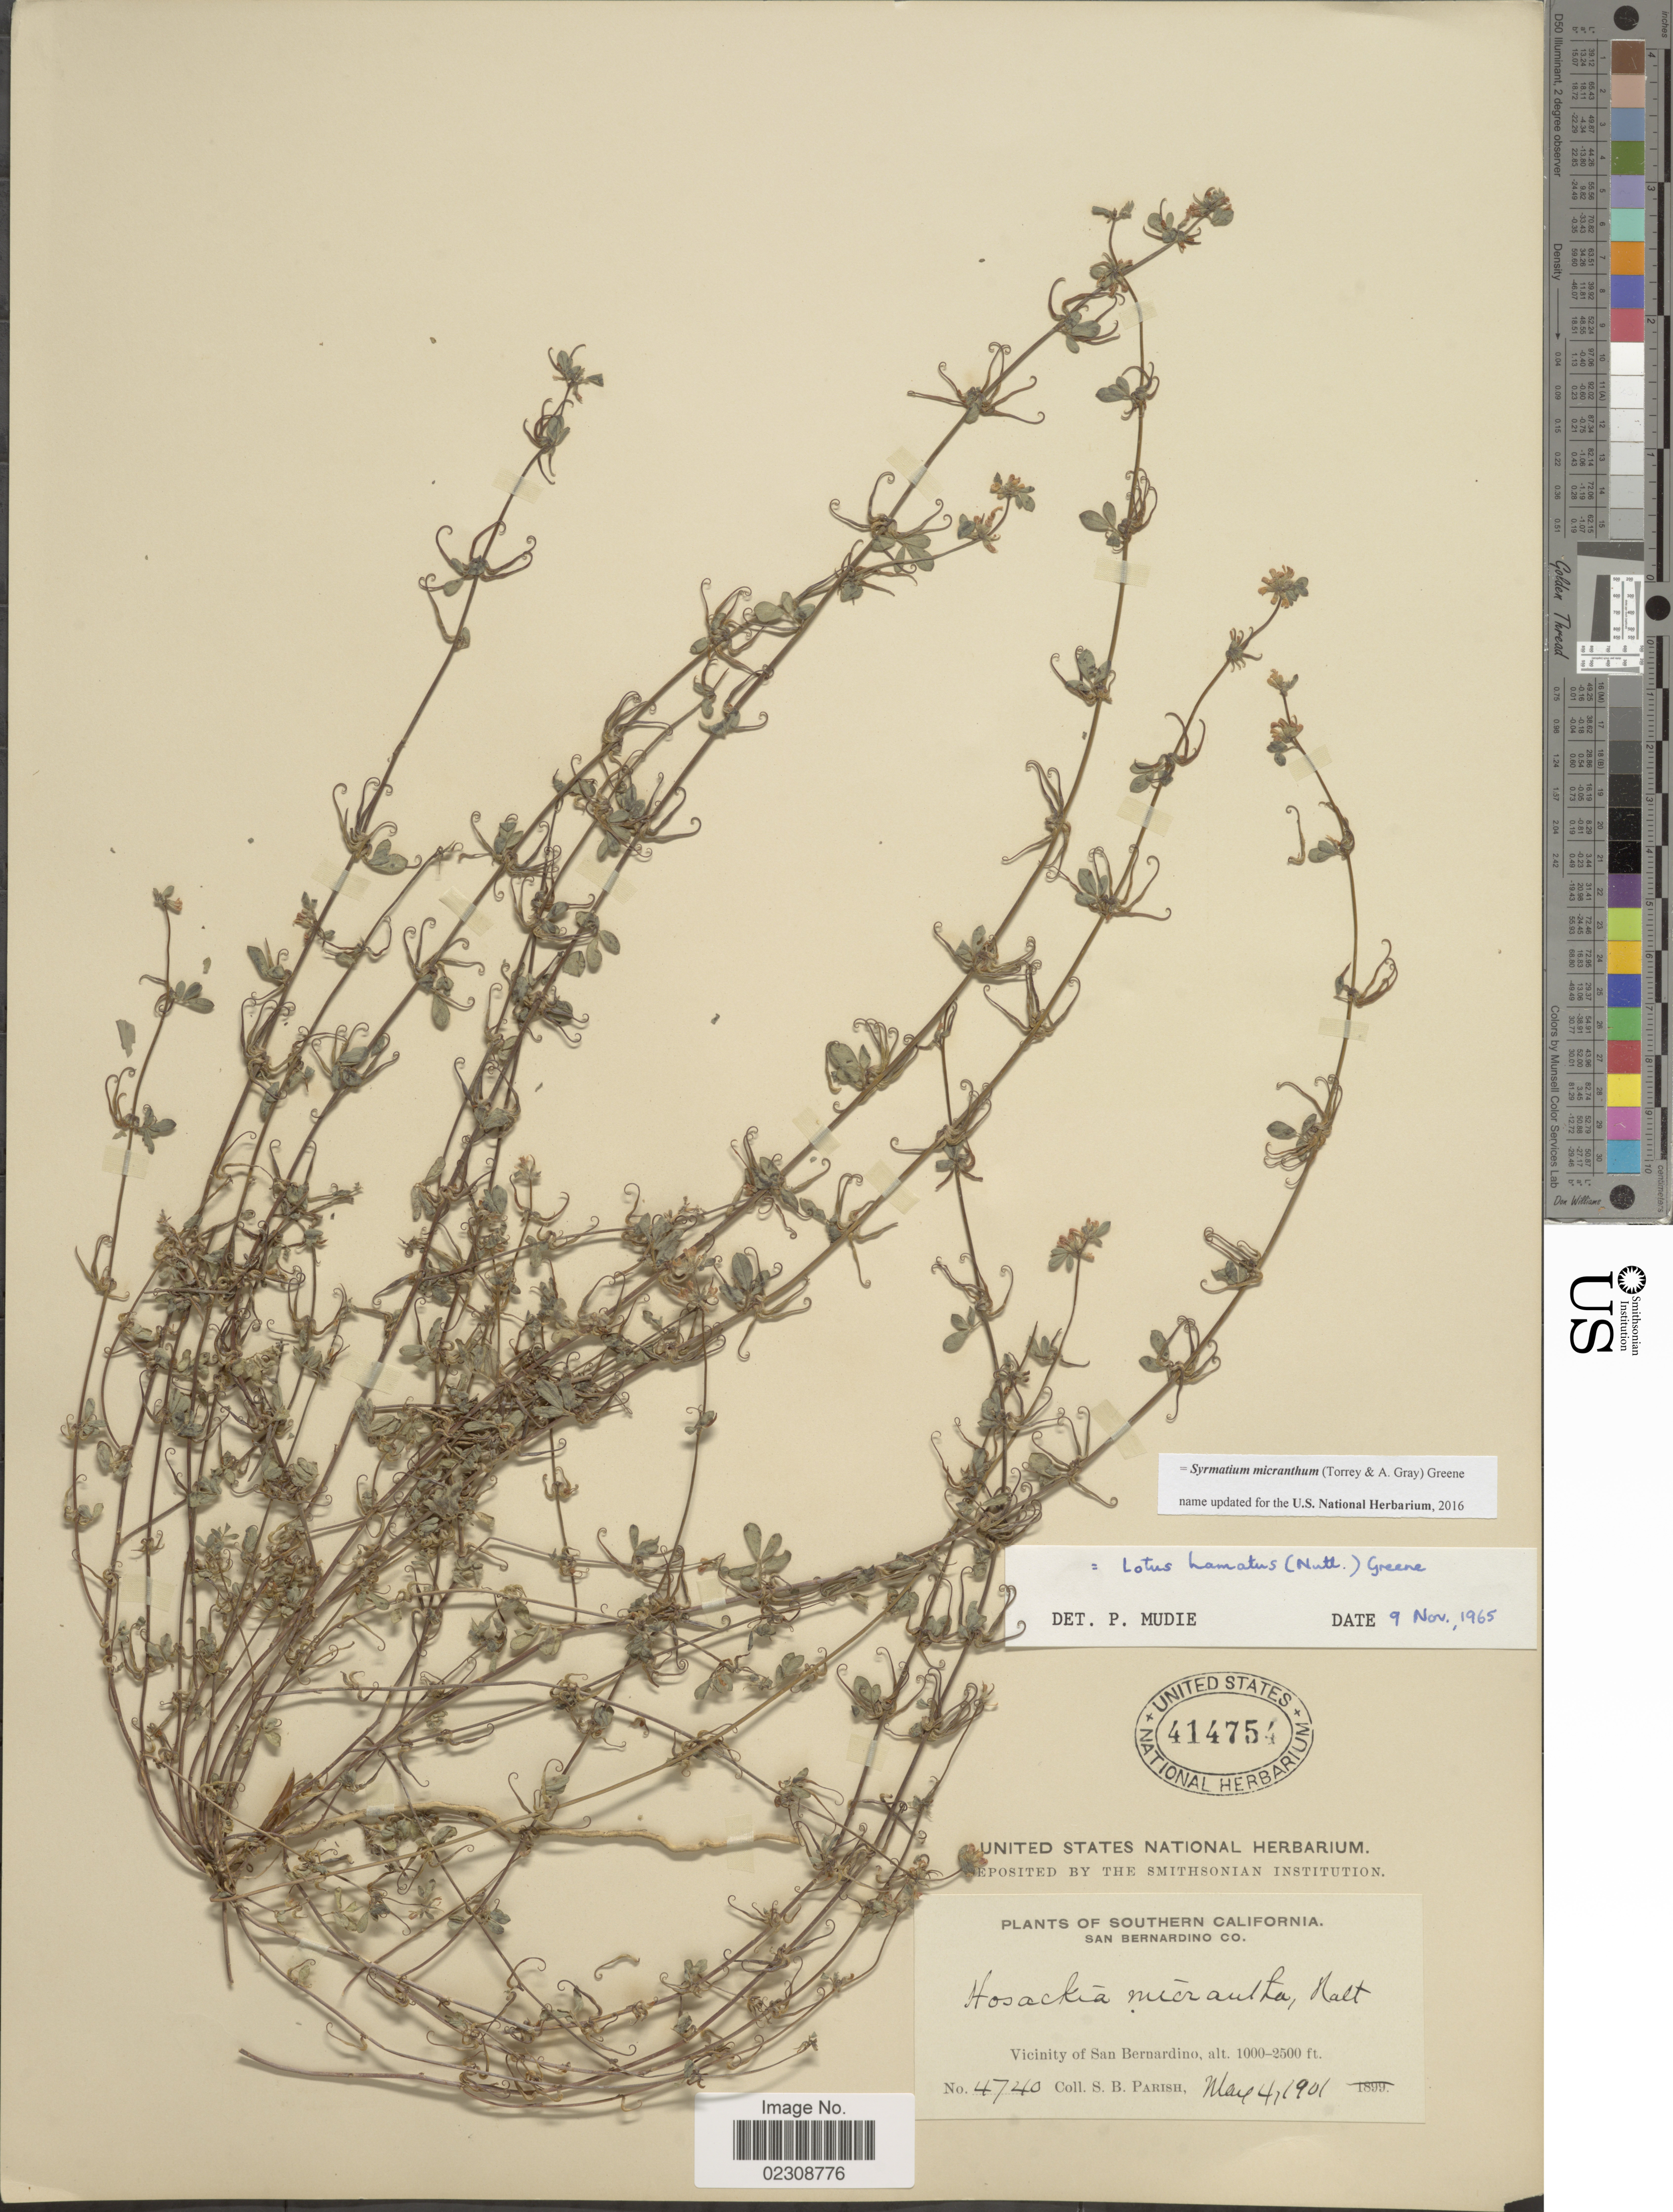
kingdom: Plantae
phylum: Tracheophyta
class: Magnoliopsida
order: Fabales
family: Fabaceae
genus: Syrmatium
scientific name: Syrmatium micranthum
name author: (Torr. & A. Gray) Greene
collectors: S. B. Parish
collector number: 4740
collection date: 1901-05-04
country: United States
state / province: California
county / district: San Bernardino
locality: Southern California. San Bernardino Co. Vicinity of San Bernardino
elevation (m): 305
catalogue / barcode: US 414754